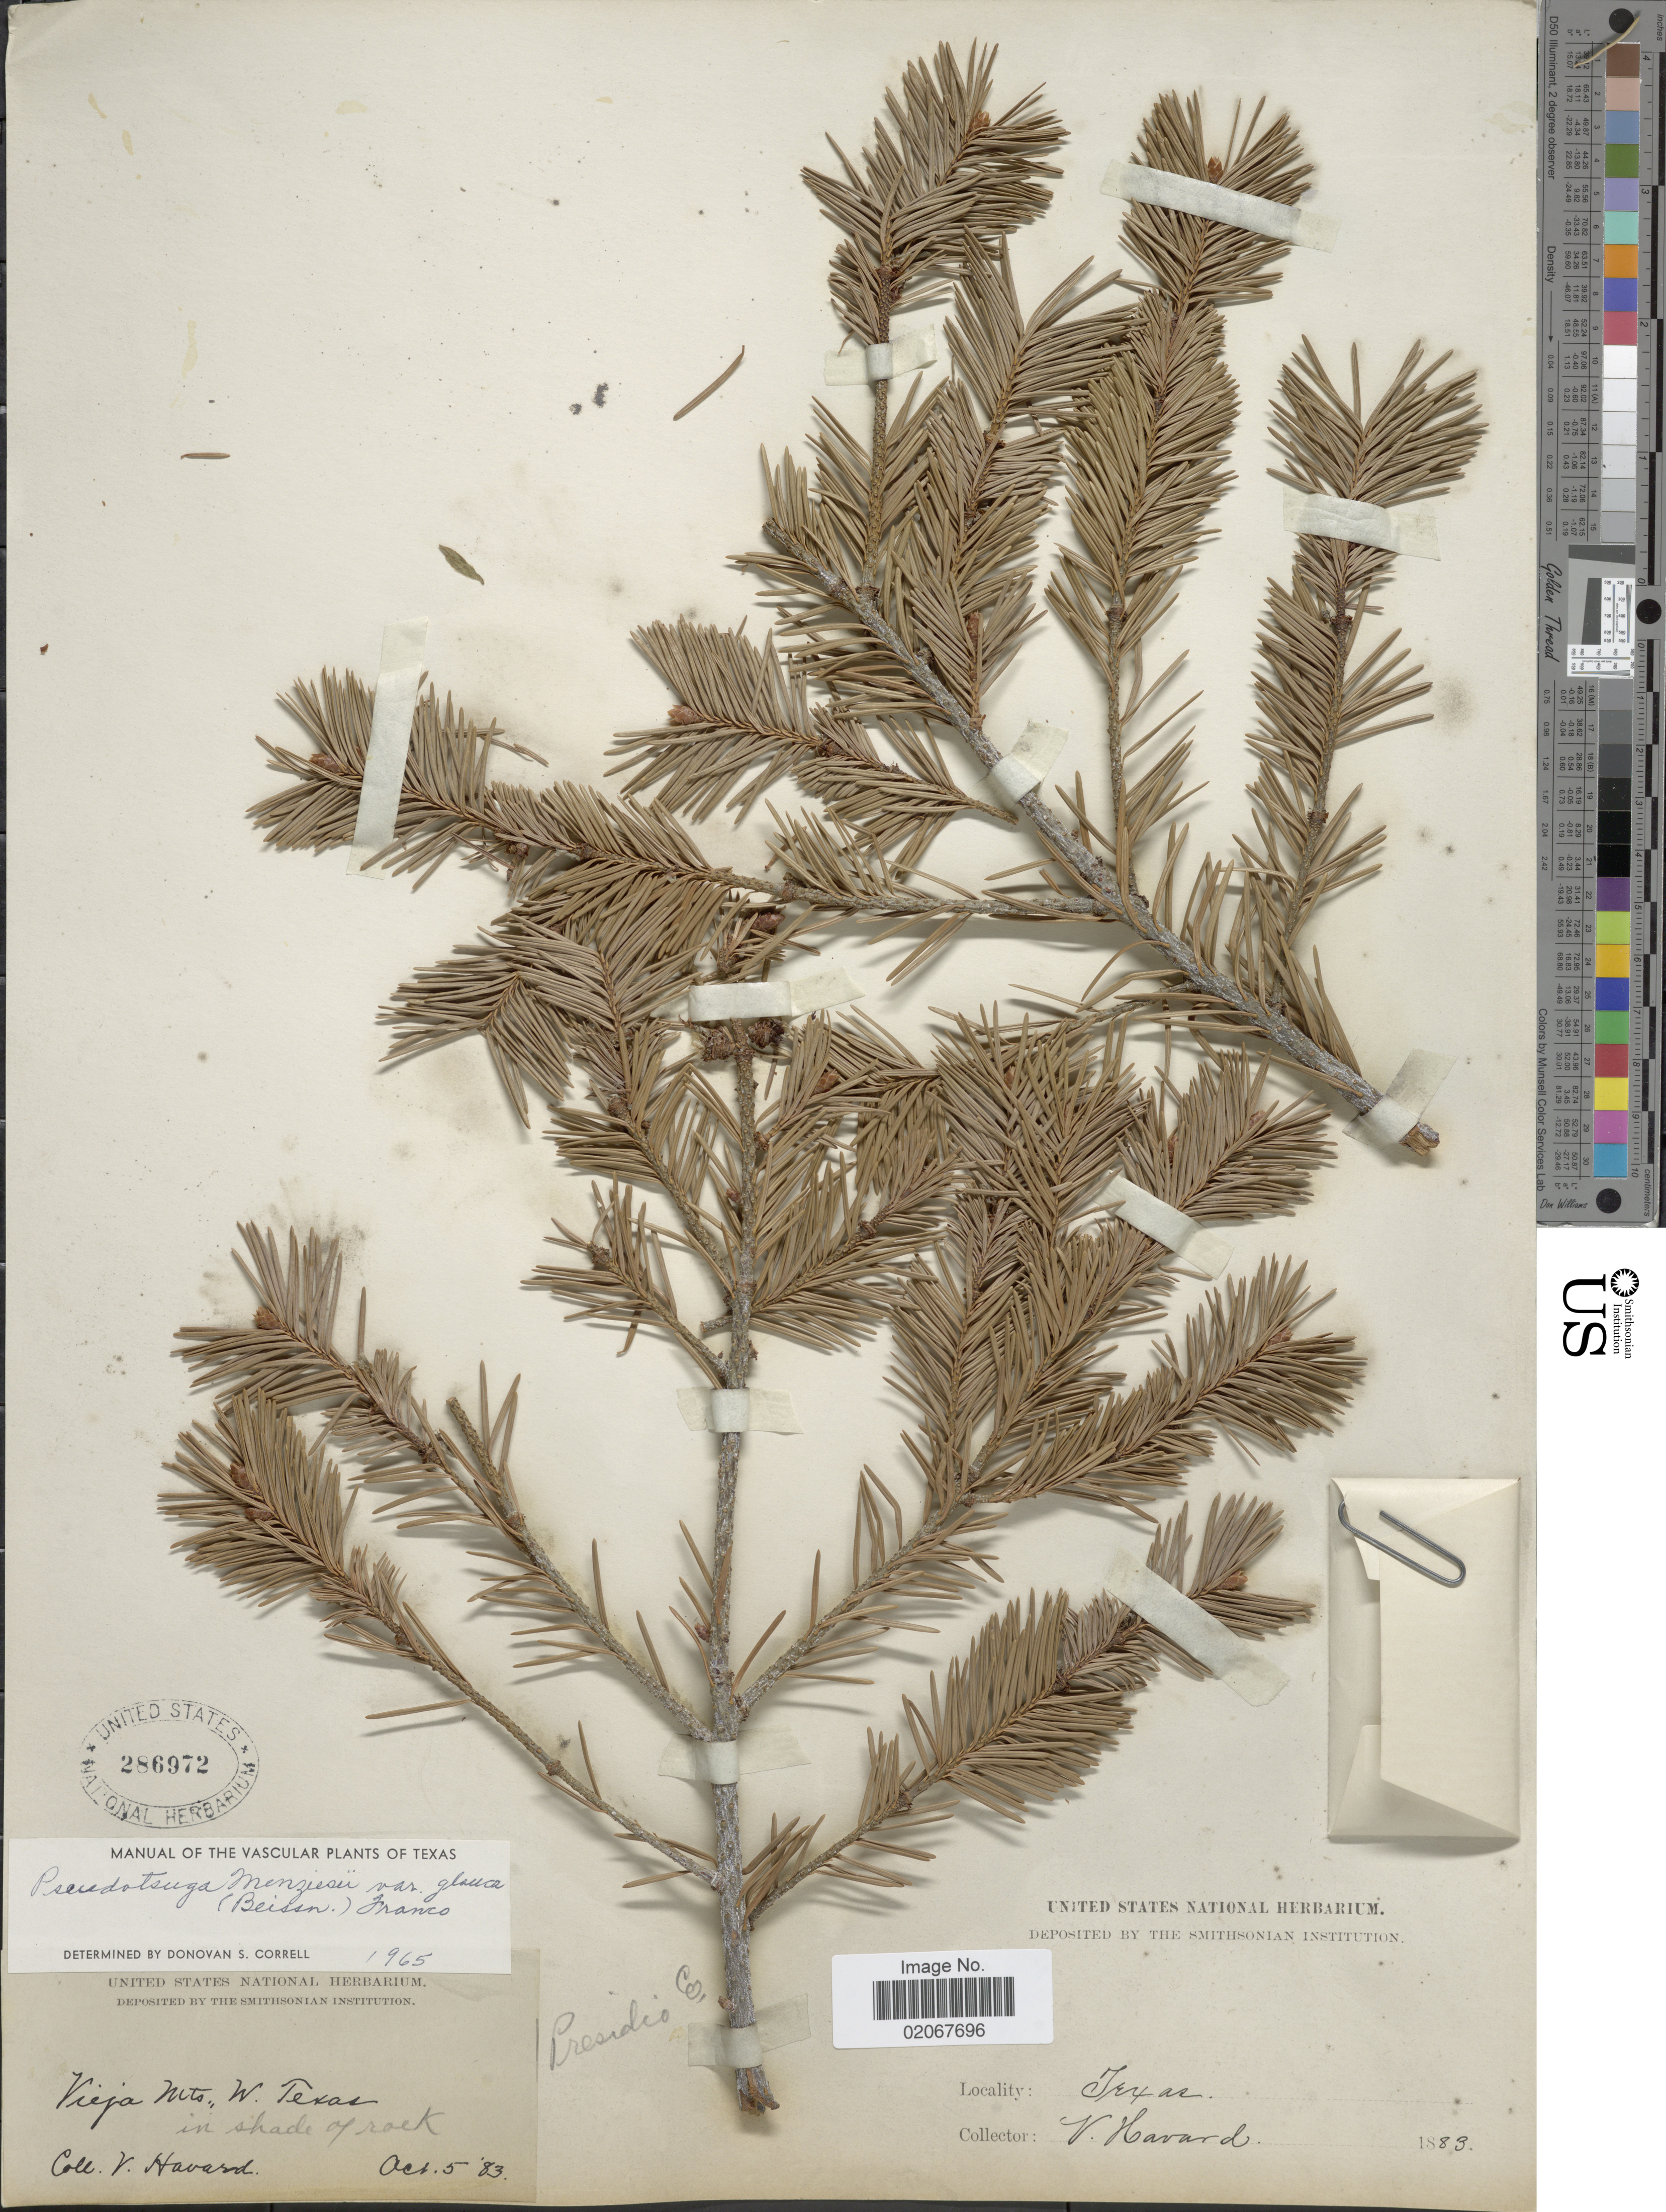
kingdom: Plantae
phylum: Tracheophyta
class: Pinopsida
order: Pinales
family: Pinaceae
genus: Pseudotsuga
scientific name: Pseudotsuga menziesii var. glauca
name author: (Beissn.) Franco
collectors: V. Havard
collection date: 1883-10-05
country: United States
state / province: Texas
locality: Vieja Mts., W. Texas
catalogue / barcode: US 286972